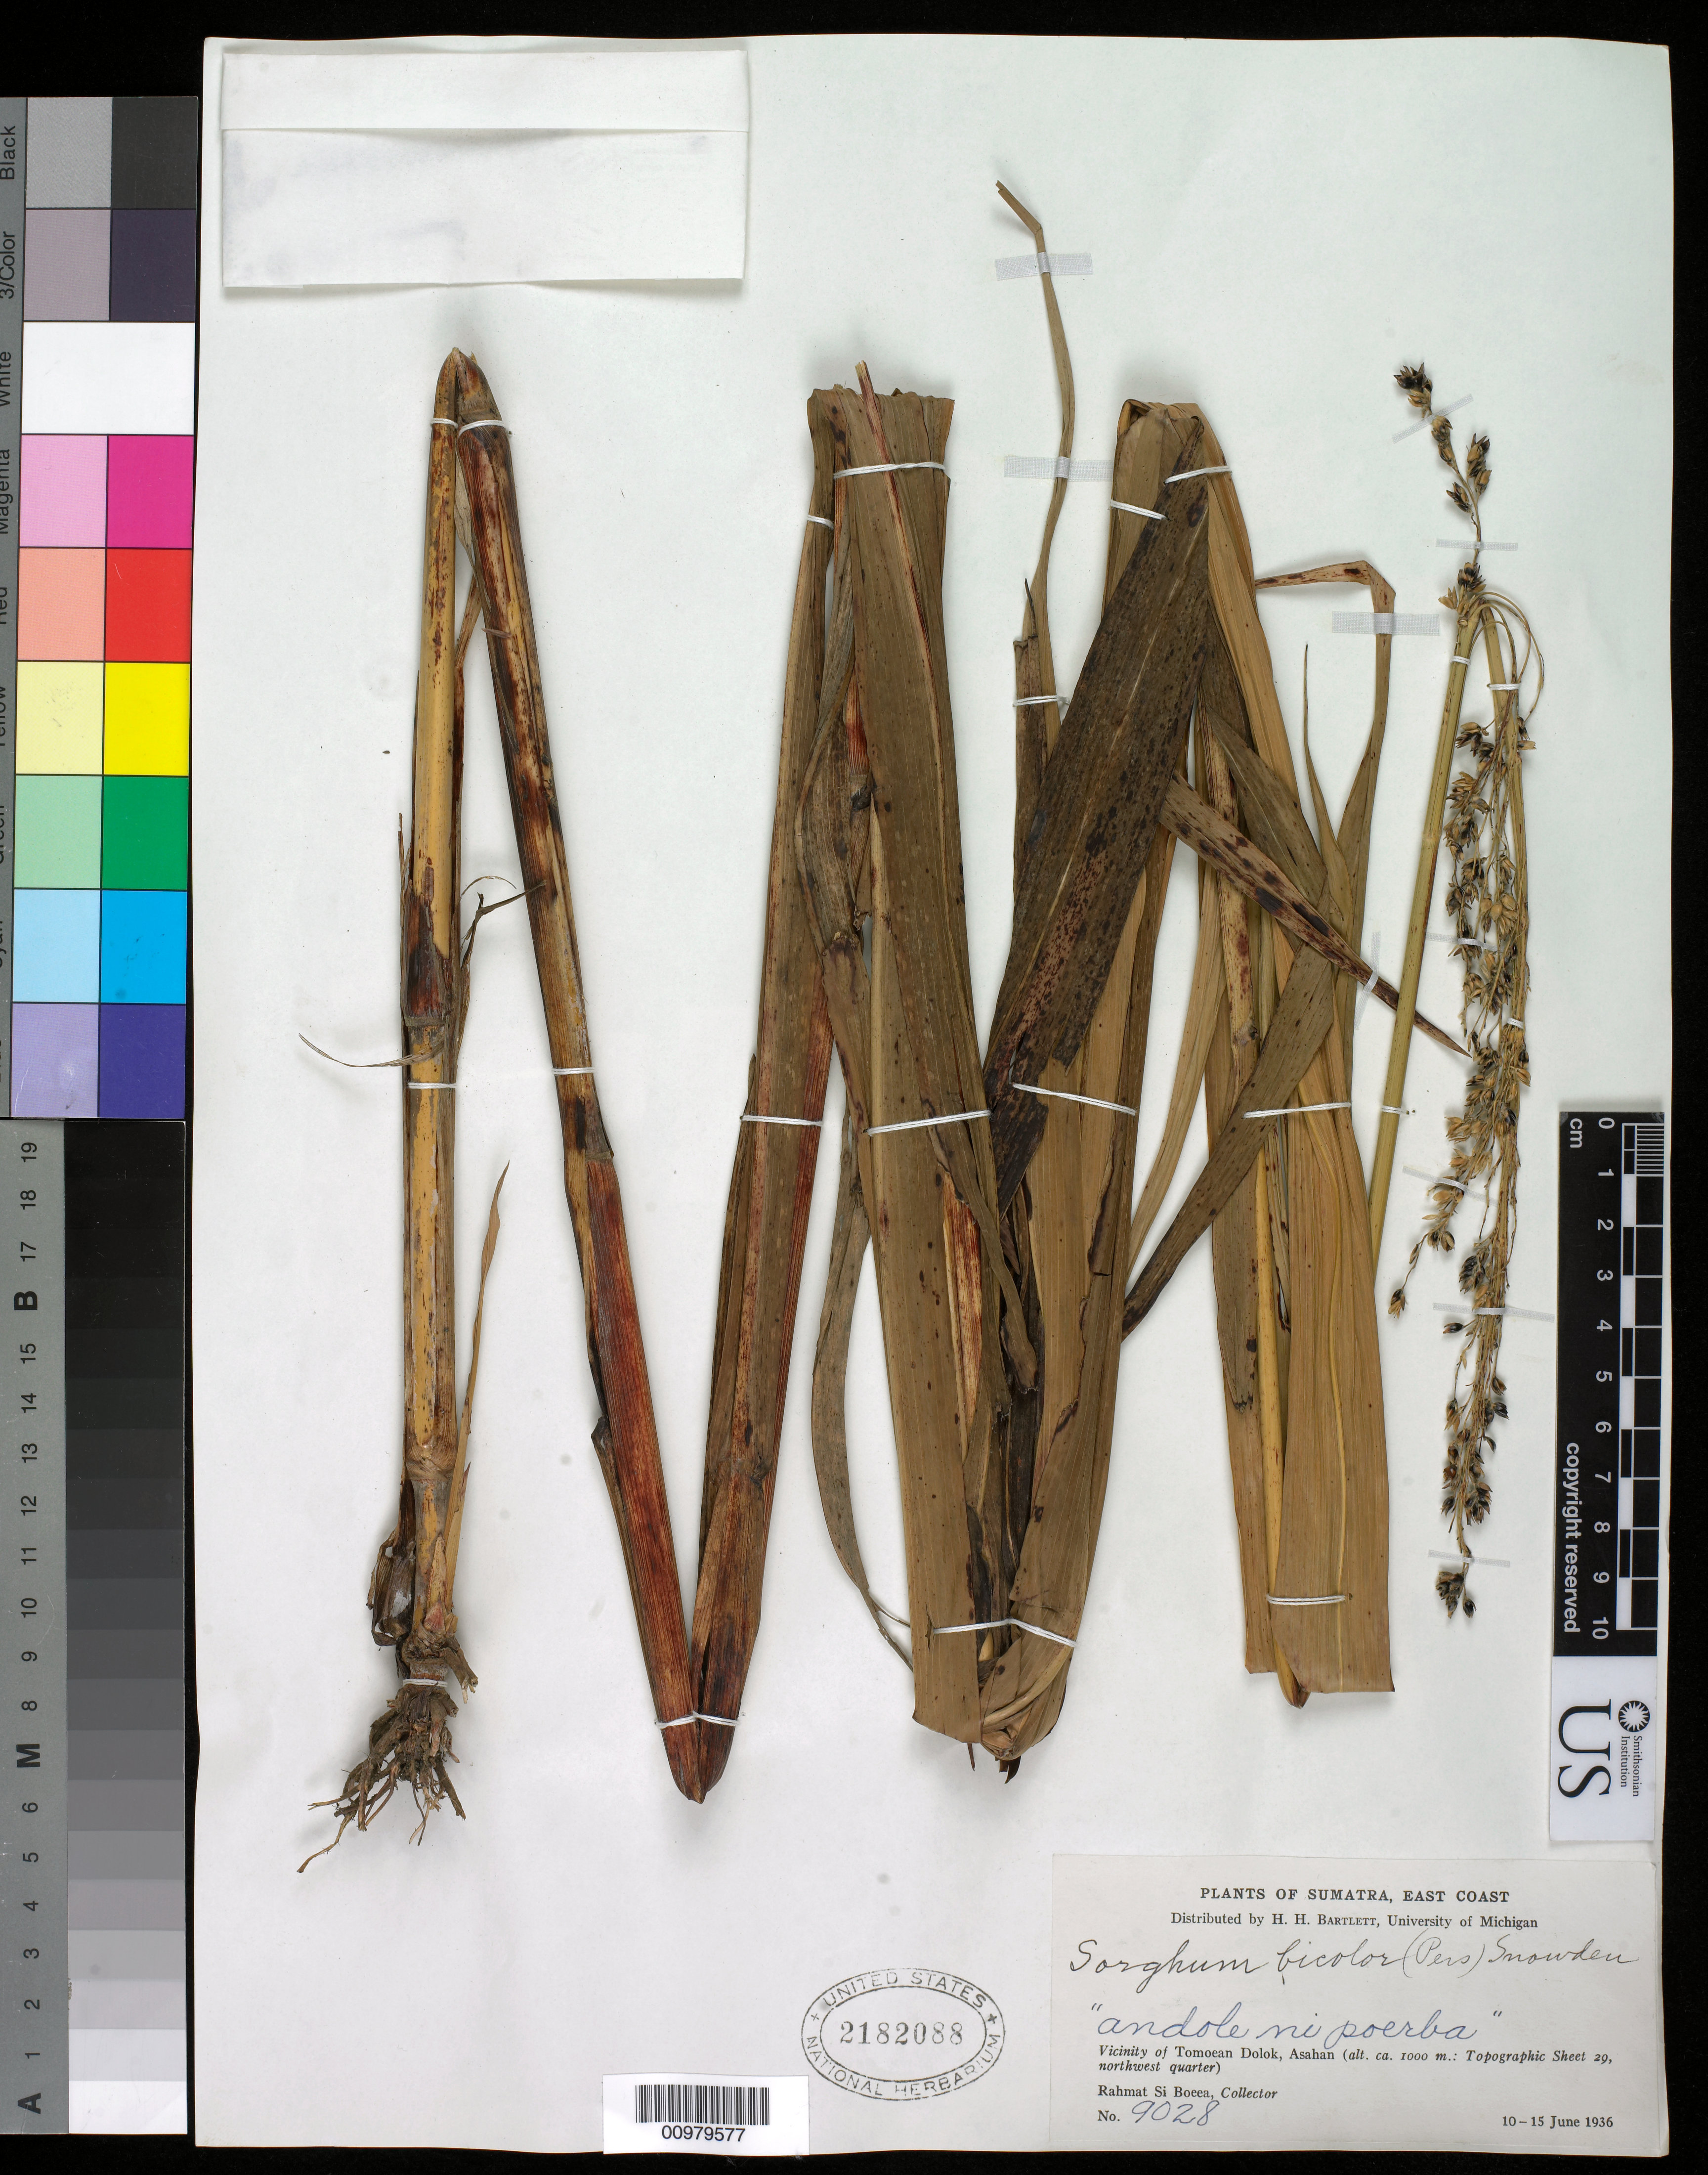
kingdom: Plantae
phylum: Tracheophyta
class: Liliopsida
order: Poales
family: Poaceae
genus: Sorghum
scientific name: Sorghum bicolor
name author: (L.) Moench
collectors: Rahmat Si Boeea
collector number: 9028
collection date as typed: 10 Jun 1936 to 15 Jun 1936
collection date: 1936-06-10/1936-06-15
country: Indonesia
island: Sumatra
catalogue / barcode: US 2182088